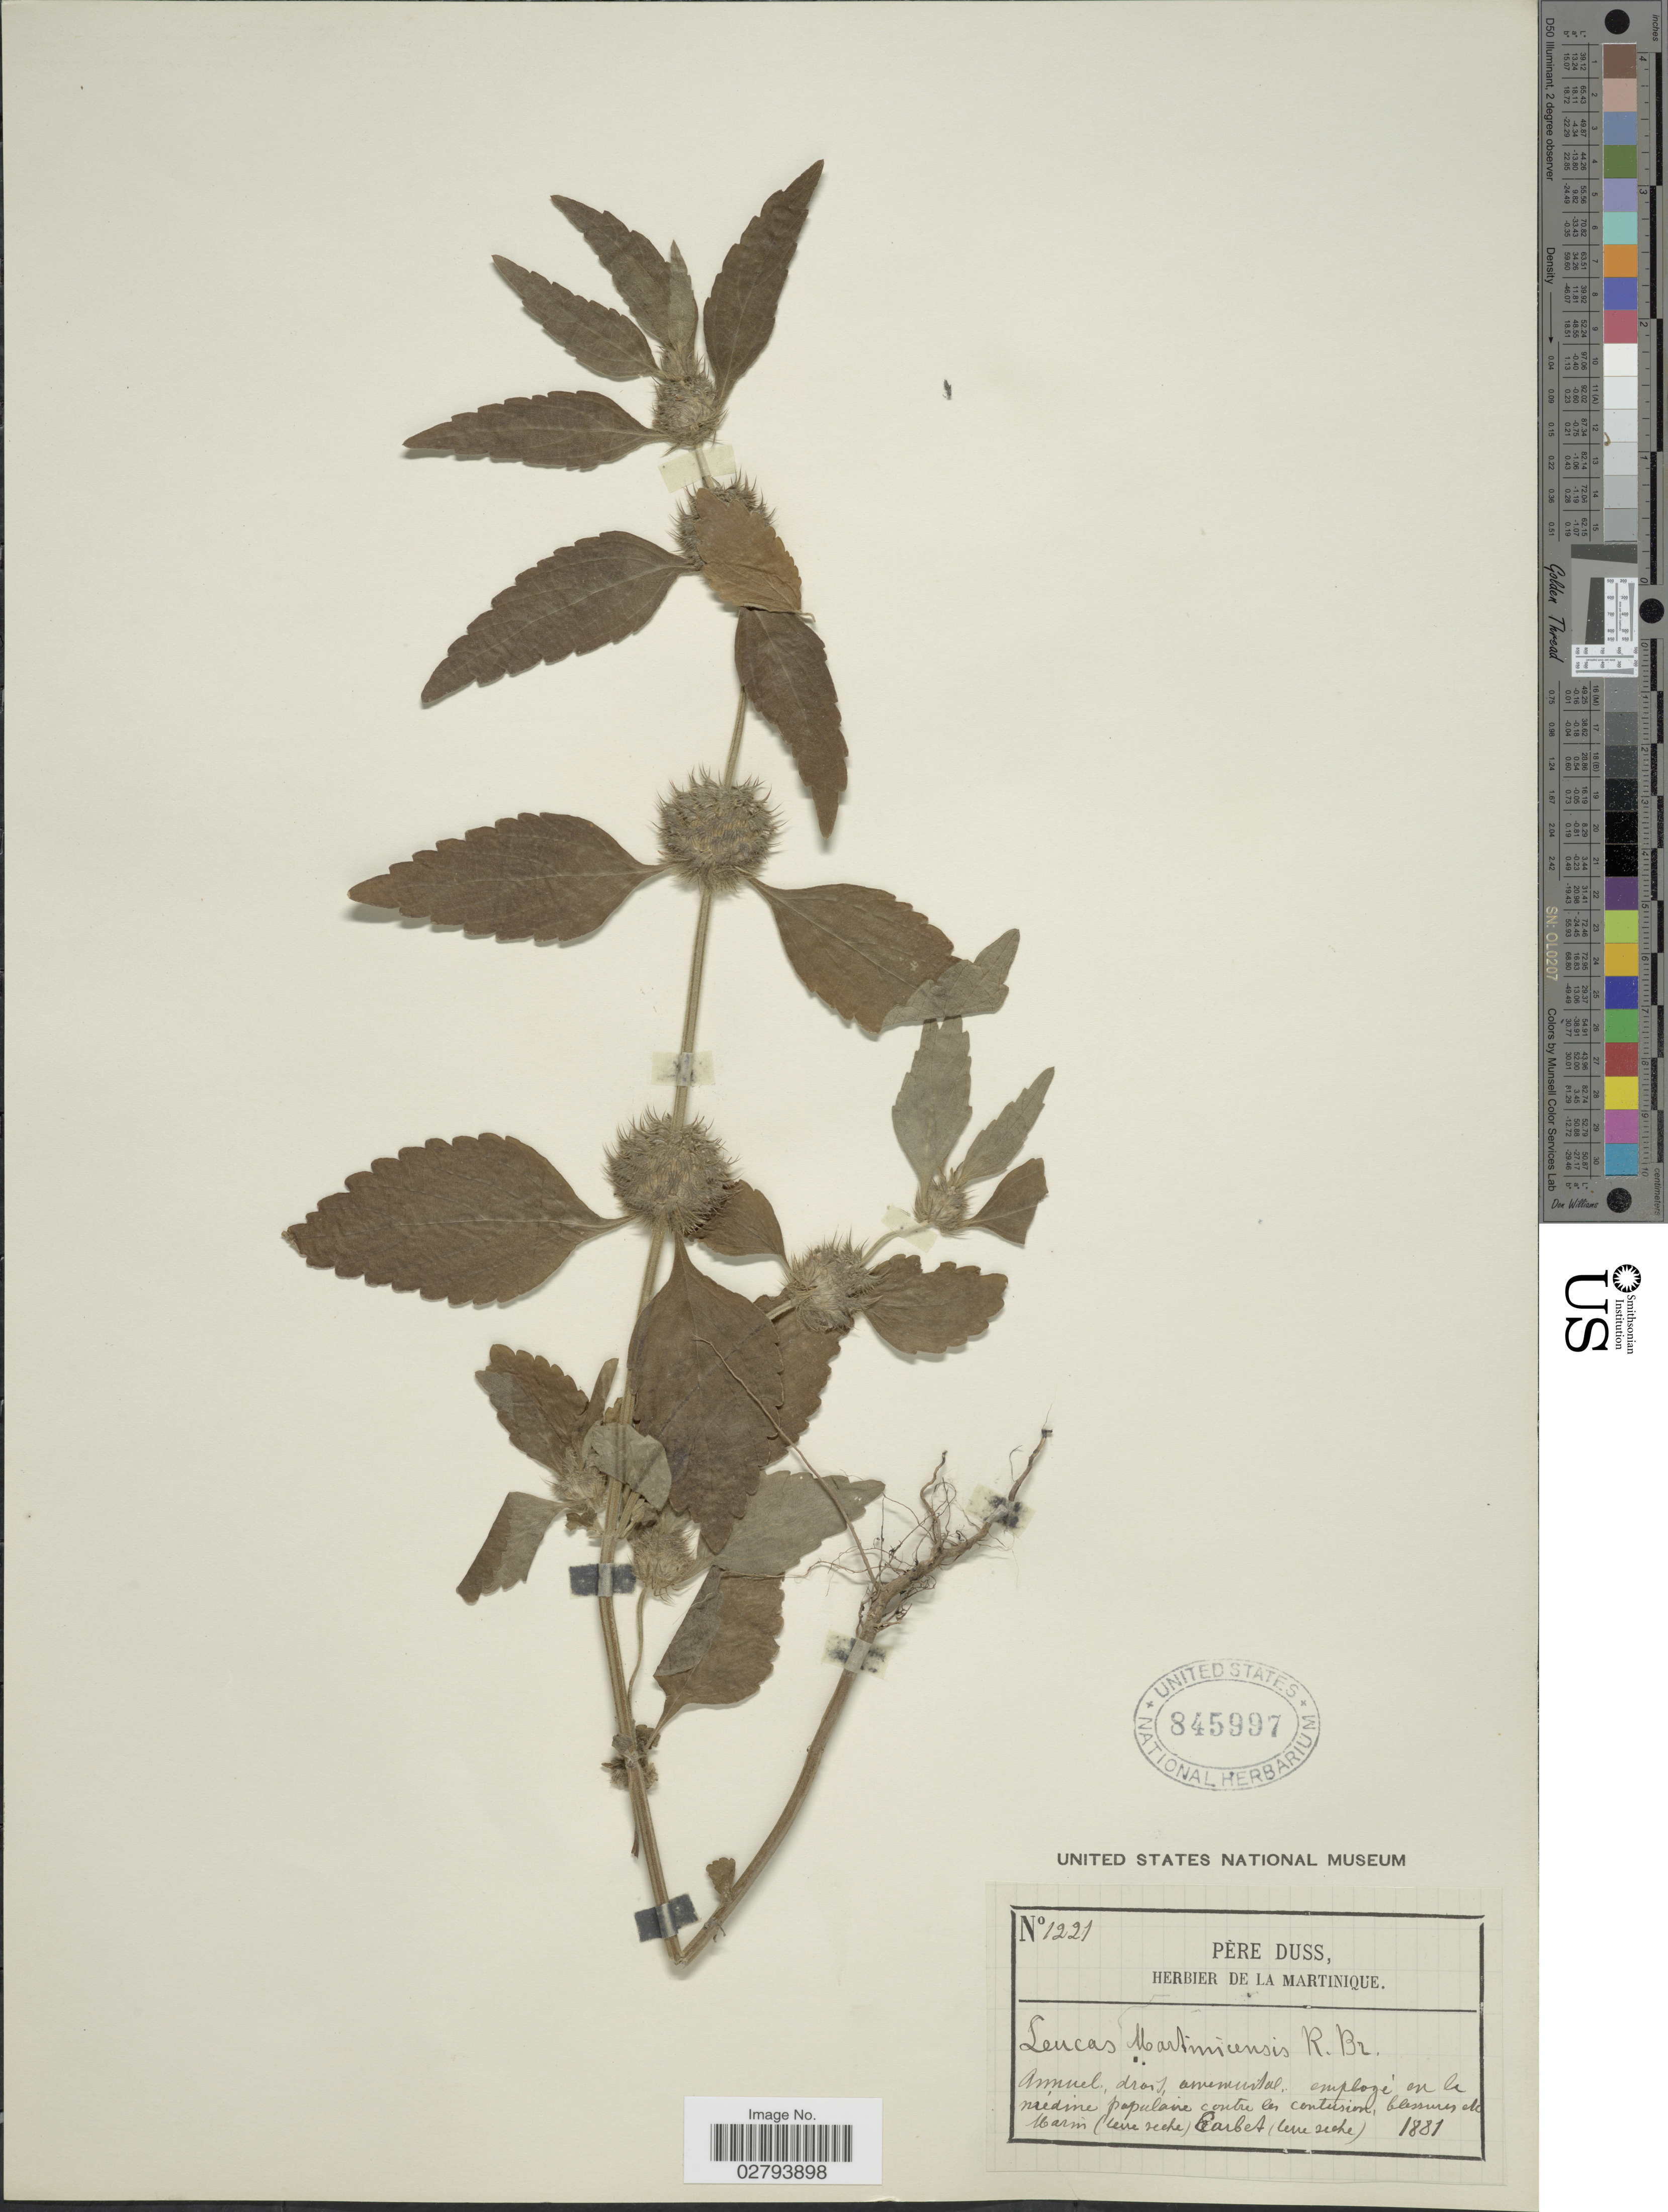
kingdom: Plantae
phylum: Tracheophyta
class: Magnoliopsida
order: Lamiales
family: Lamiaceae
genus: Leucas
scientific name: Leucas martinicensis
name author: (Jacq.) R. Br.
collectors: Père Duss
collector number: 1221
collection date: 1881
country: Martinique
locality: Blessures de Marim (terre seche) Carbet (terre seche).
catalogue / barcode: US 845997